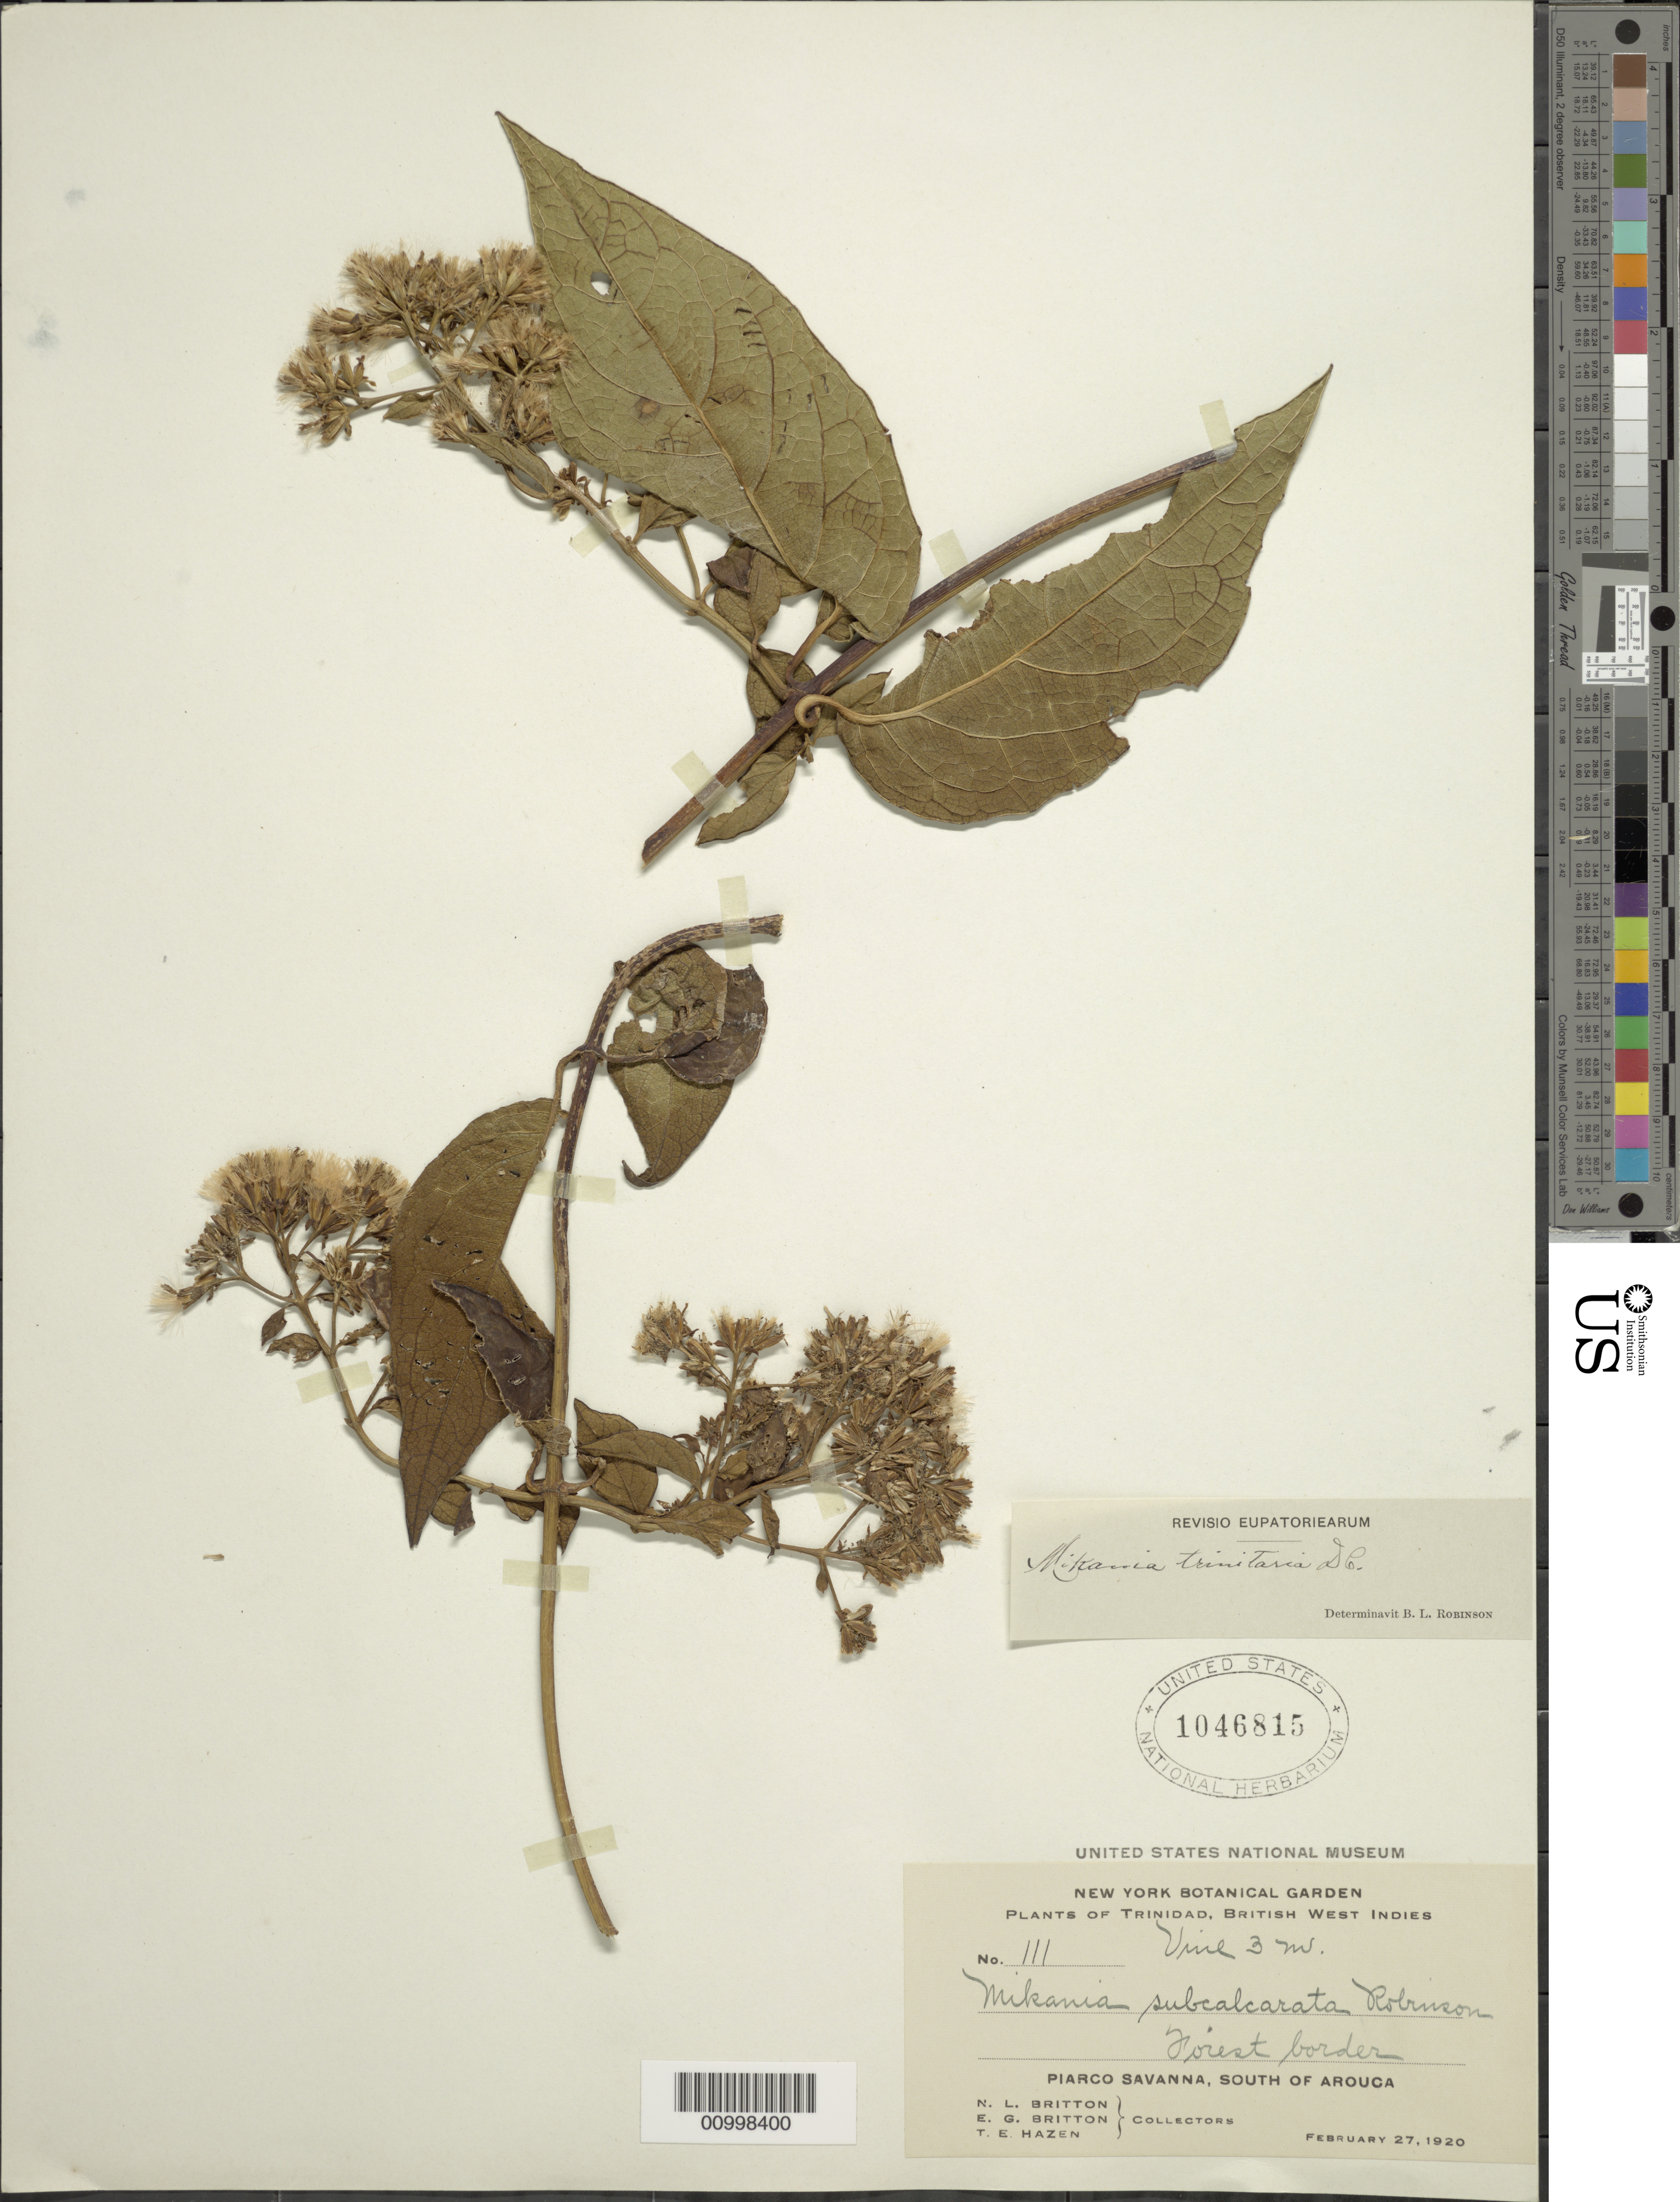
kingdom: Plantae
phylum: Tracheophyta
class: Magnoliopsida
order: Asterales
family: Asteraceae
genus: Mikania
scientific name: Mikania trinitaria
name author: DC.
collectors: N. Britton, E. G. Britton & T. E. Hazen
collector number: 111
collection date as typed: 27 Feb 1920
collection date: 1920-02-27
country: Trinidad and Tobago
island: Trinidad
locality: Piarco Savanna, south of Arouca. Forest border.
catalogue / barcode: US 1046815